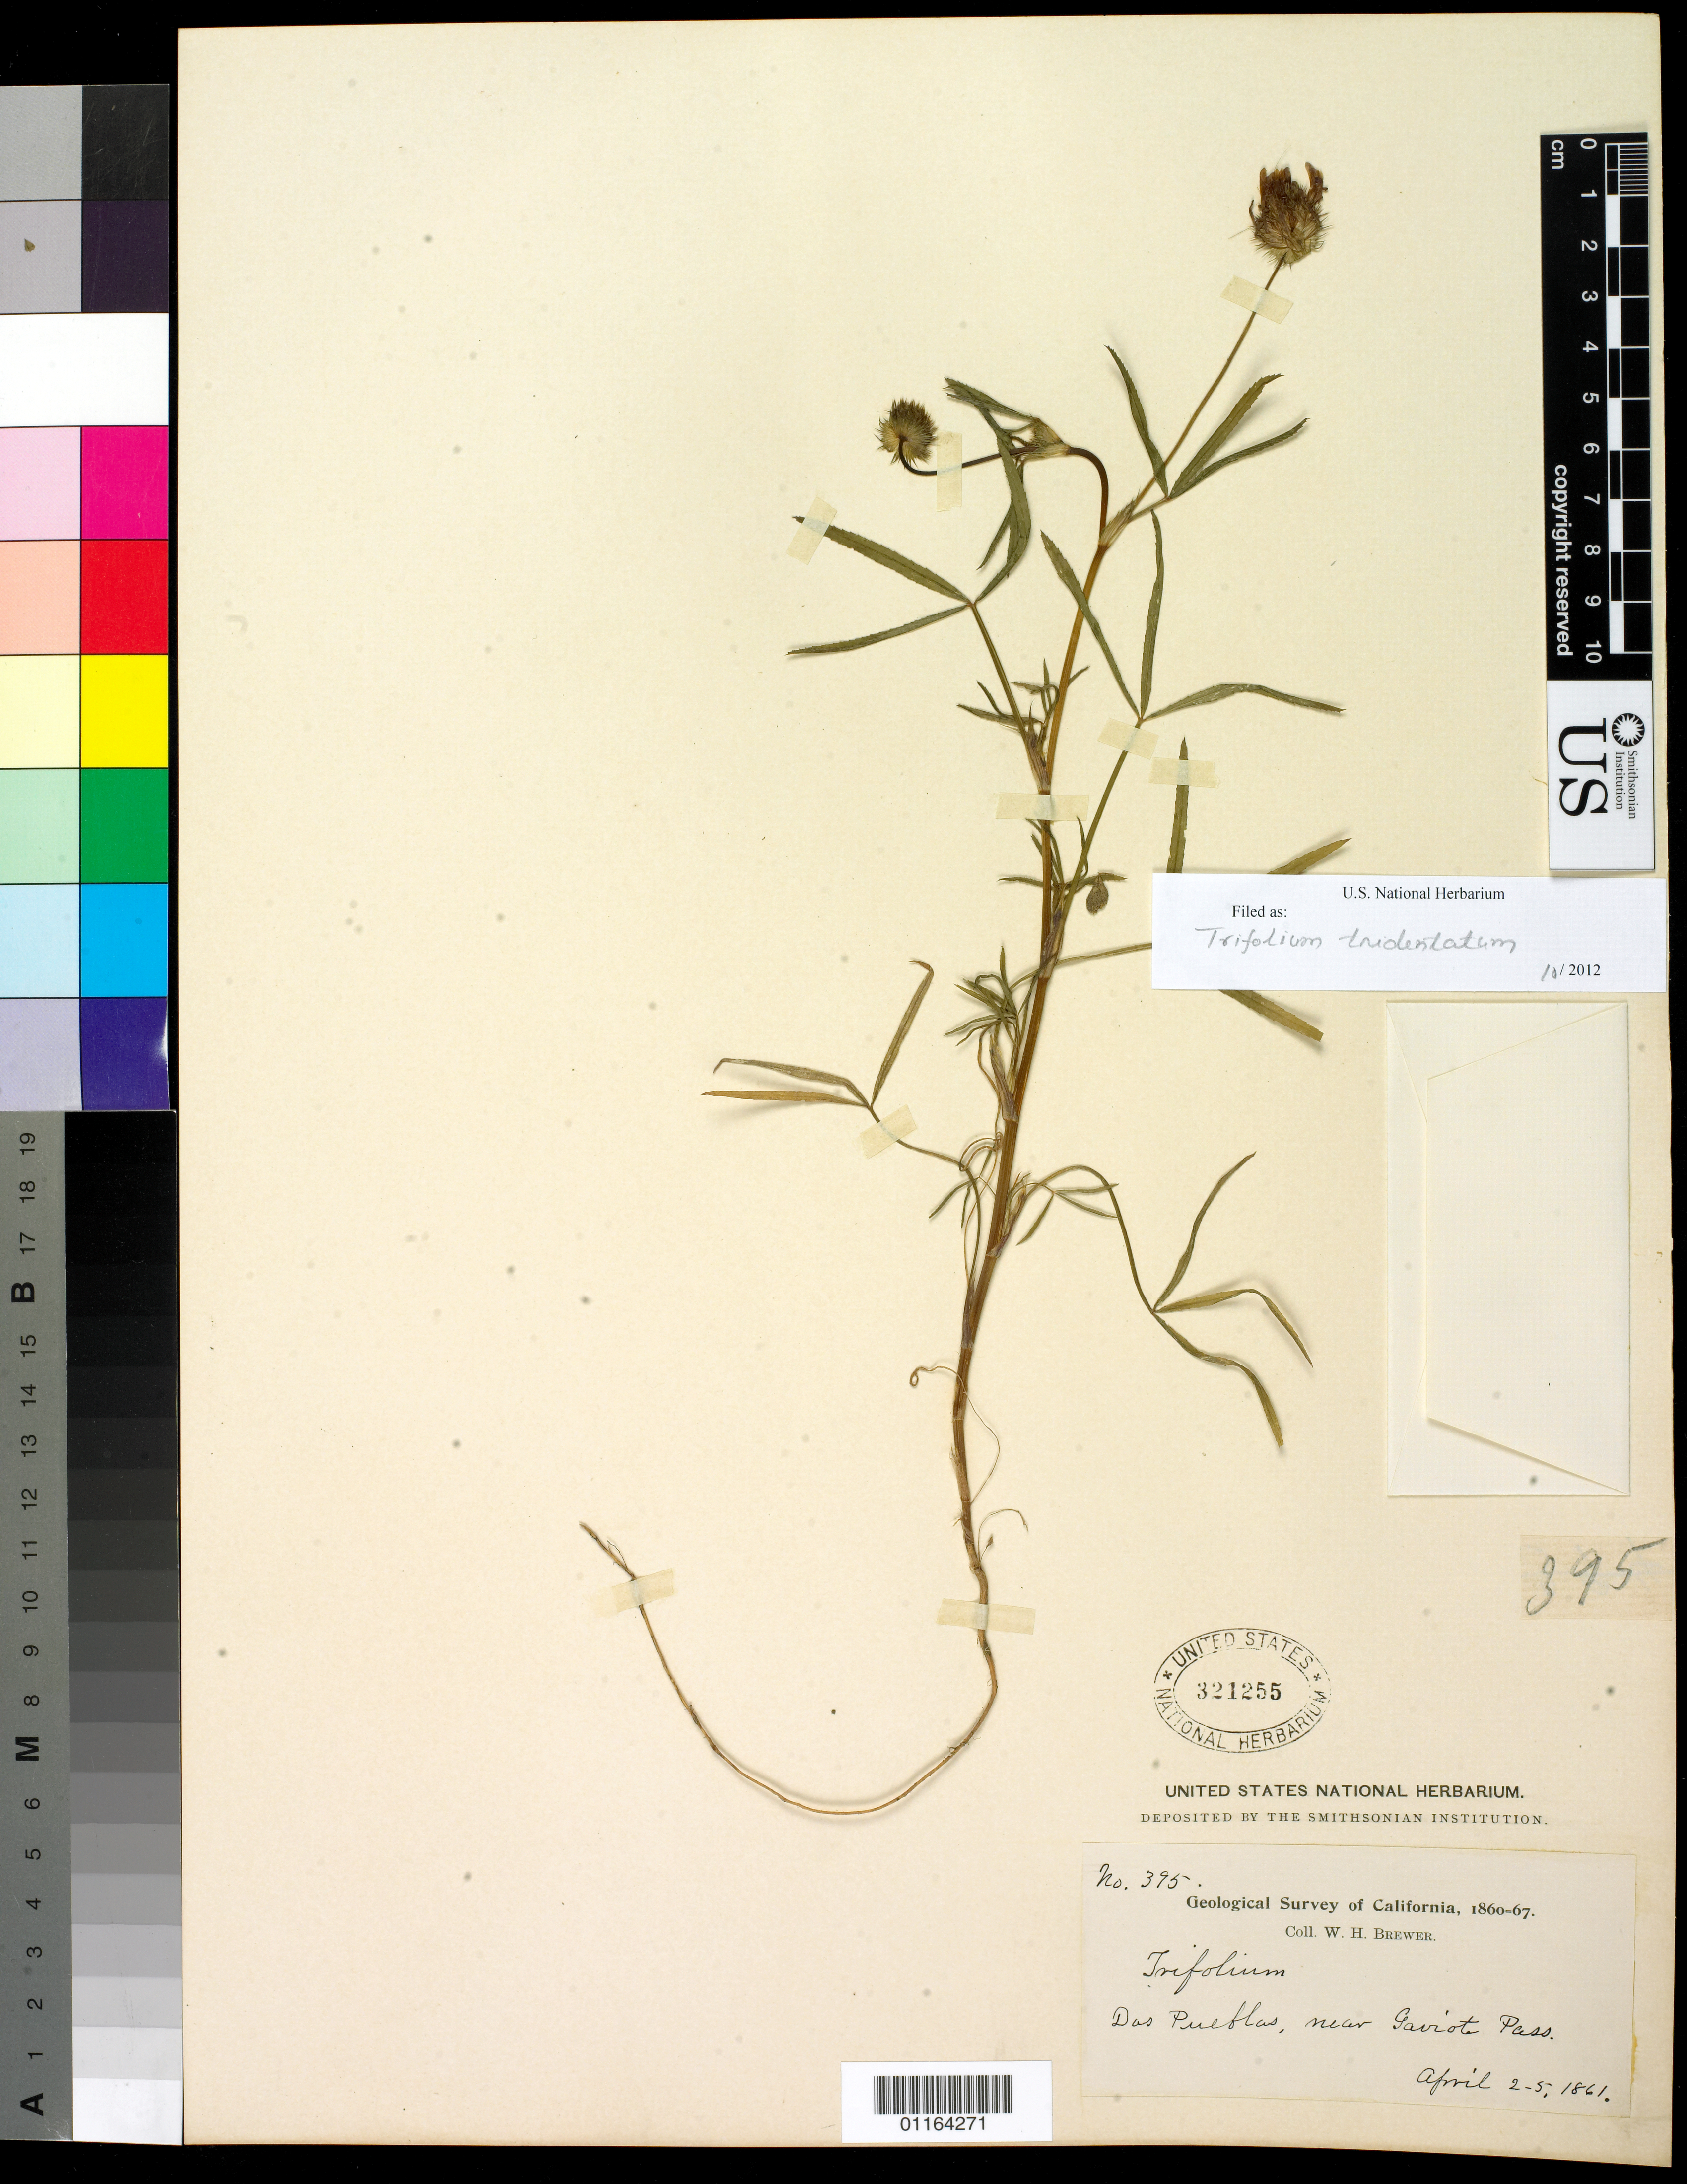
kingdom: Plantae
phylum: Tracheophyta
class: Magnoliopsida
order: Fabales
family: Fabaceae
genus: Trifolium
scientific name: Trifolium tridentatum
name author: Lindl.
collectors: W. H. Brewer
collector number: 395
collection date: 1861-04-02/1861-04-05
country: United States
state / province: California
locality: Dos Pueblos near Gaviota Pass.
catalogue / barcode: US 321255